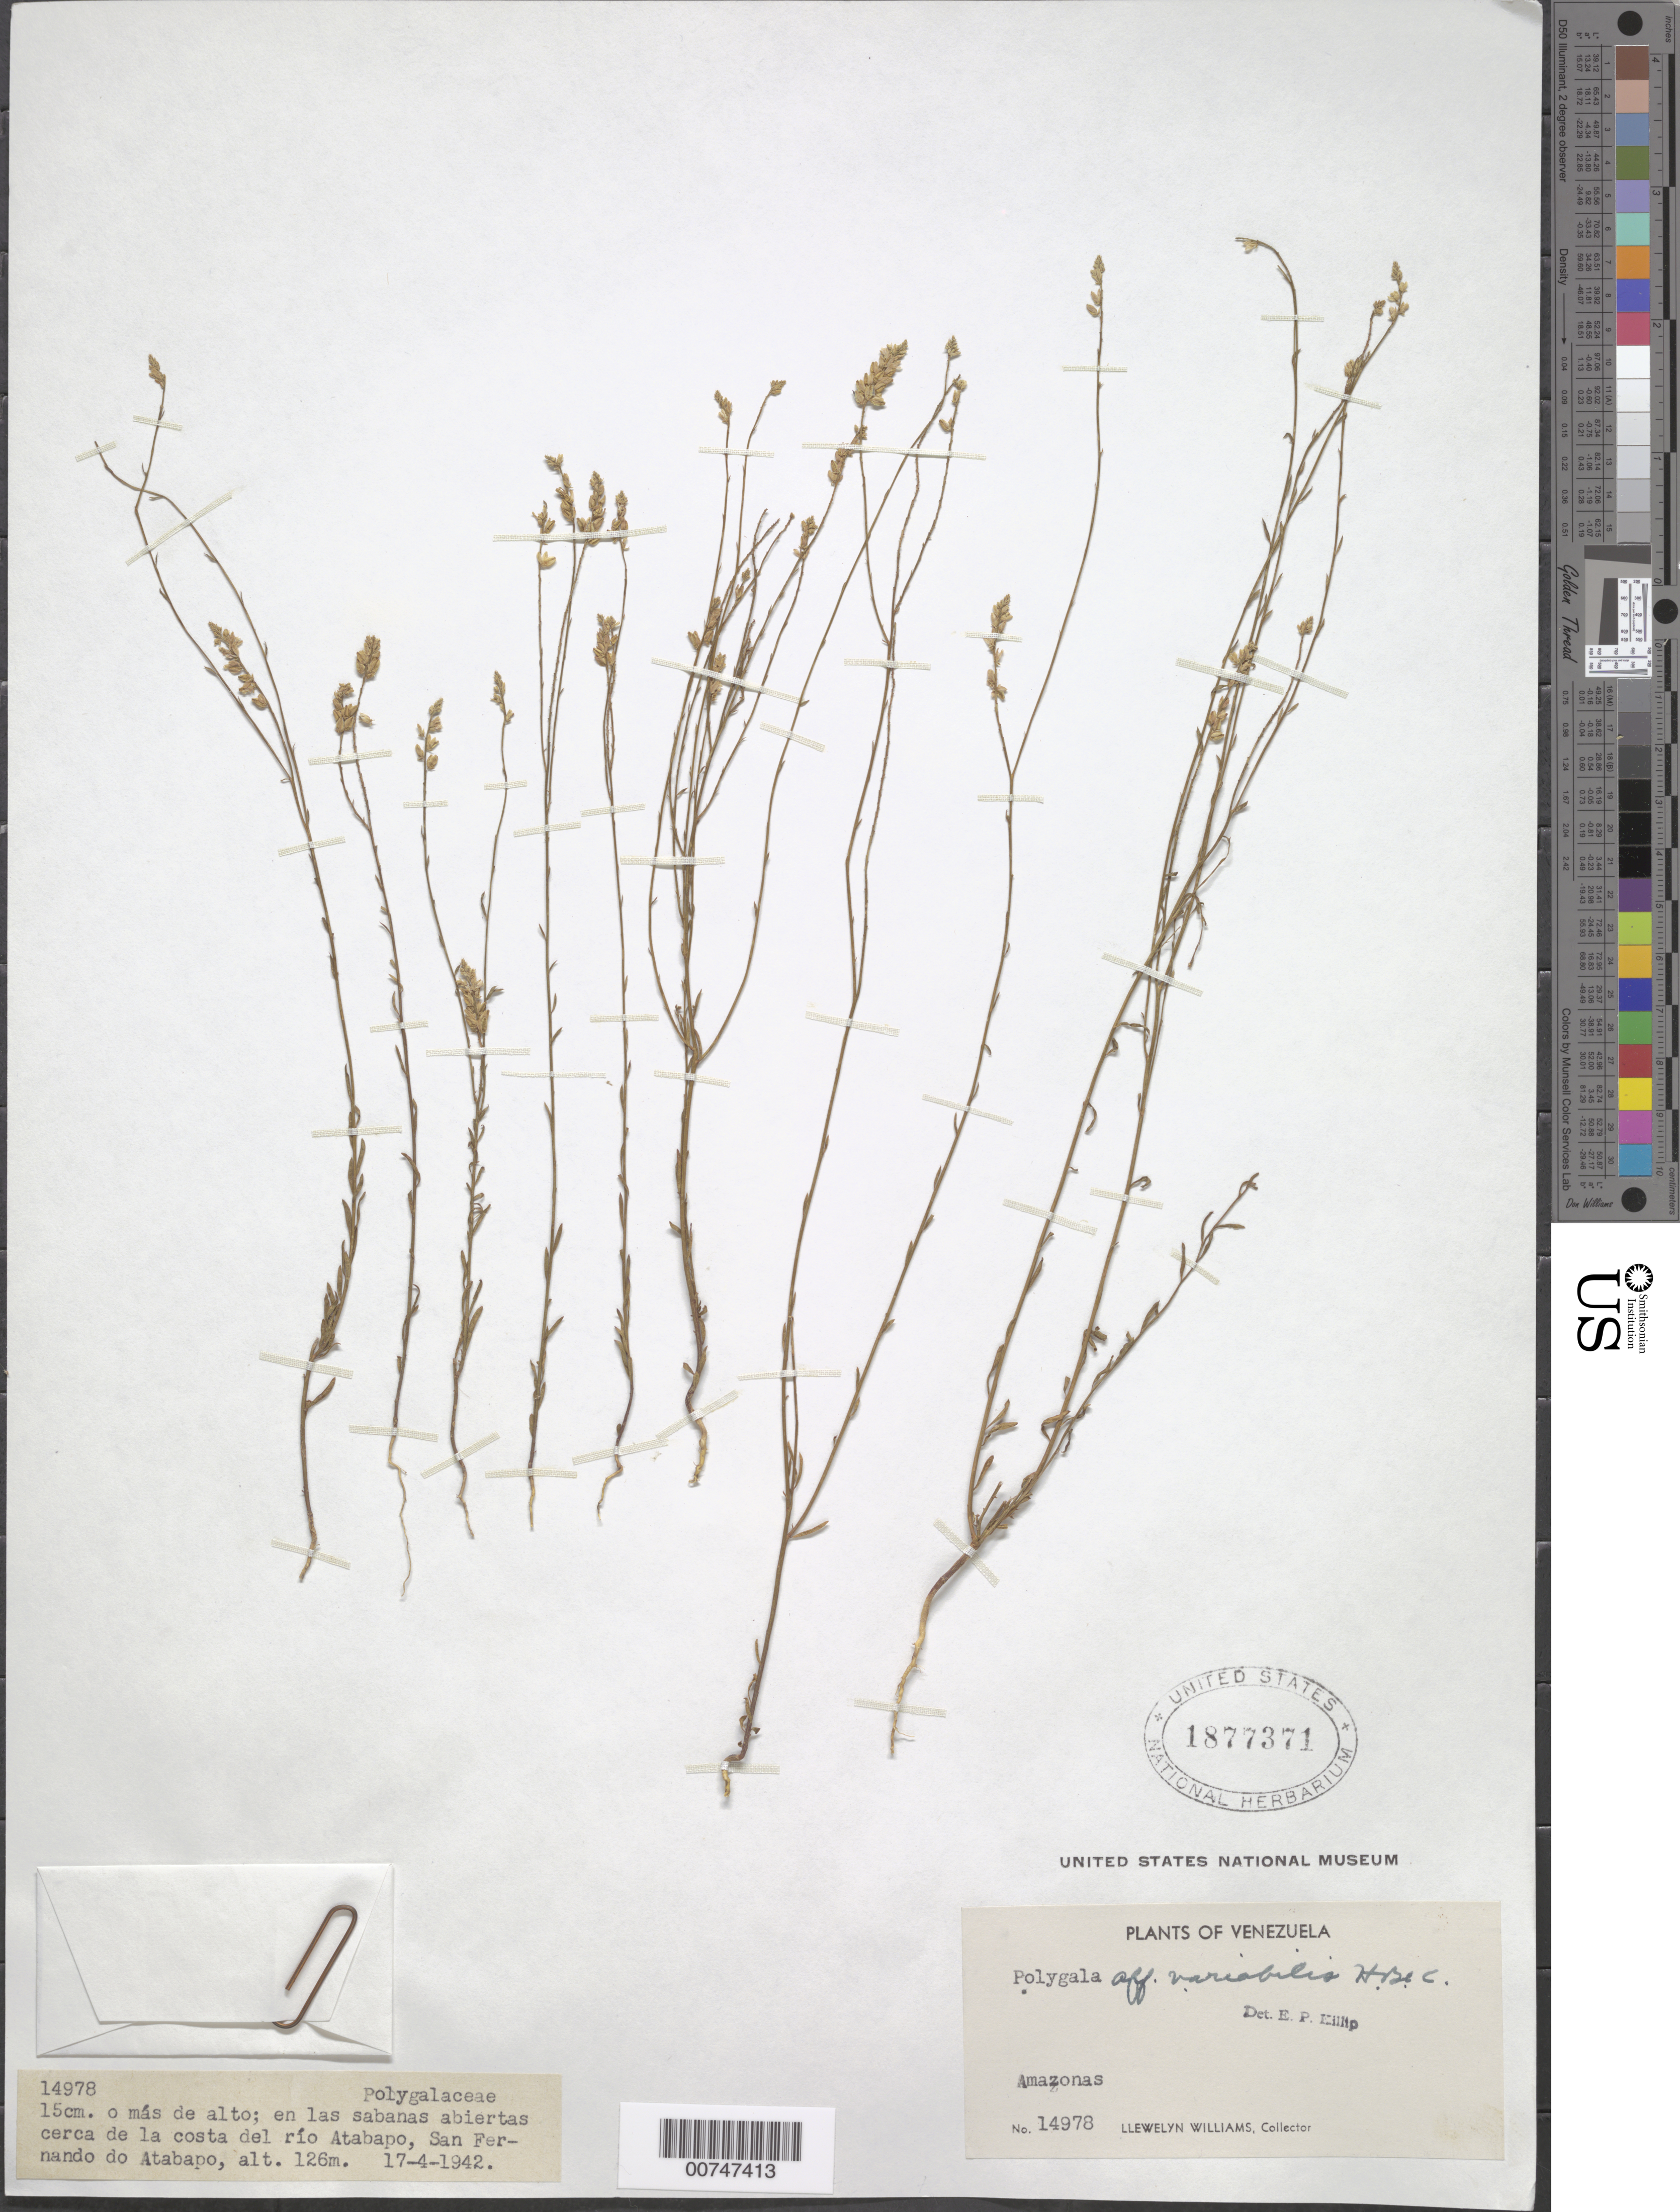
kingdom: Plantae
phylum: Tracheophyta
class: Magnoliopsida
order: Fabales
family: Polygalaceae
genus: Polygala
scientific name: Polygala variabilis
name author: Kunth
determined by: Killip, Ellsworth P.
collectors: Ll. Williams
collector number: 14978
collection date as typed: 17-Apr-42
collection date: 1942-04-17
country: Venezuela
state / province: Amazonas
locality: Río Atabapo, San Fernando de Atabapo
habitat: Open savannas near riverbank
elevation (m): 120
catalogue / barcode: US 1877371